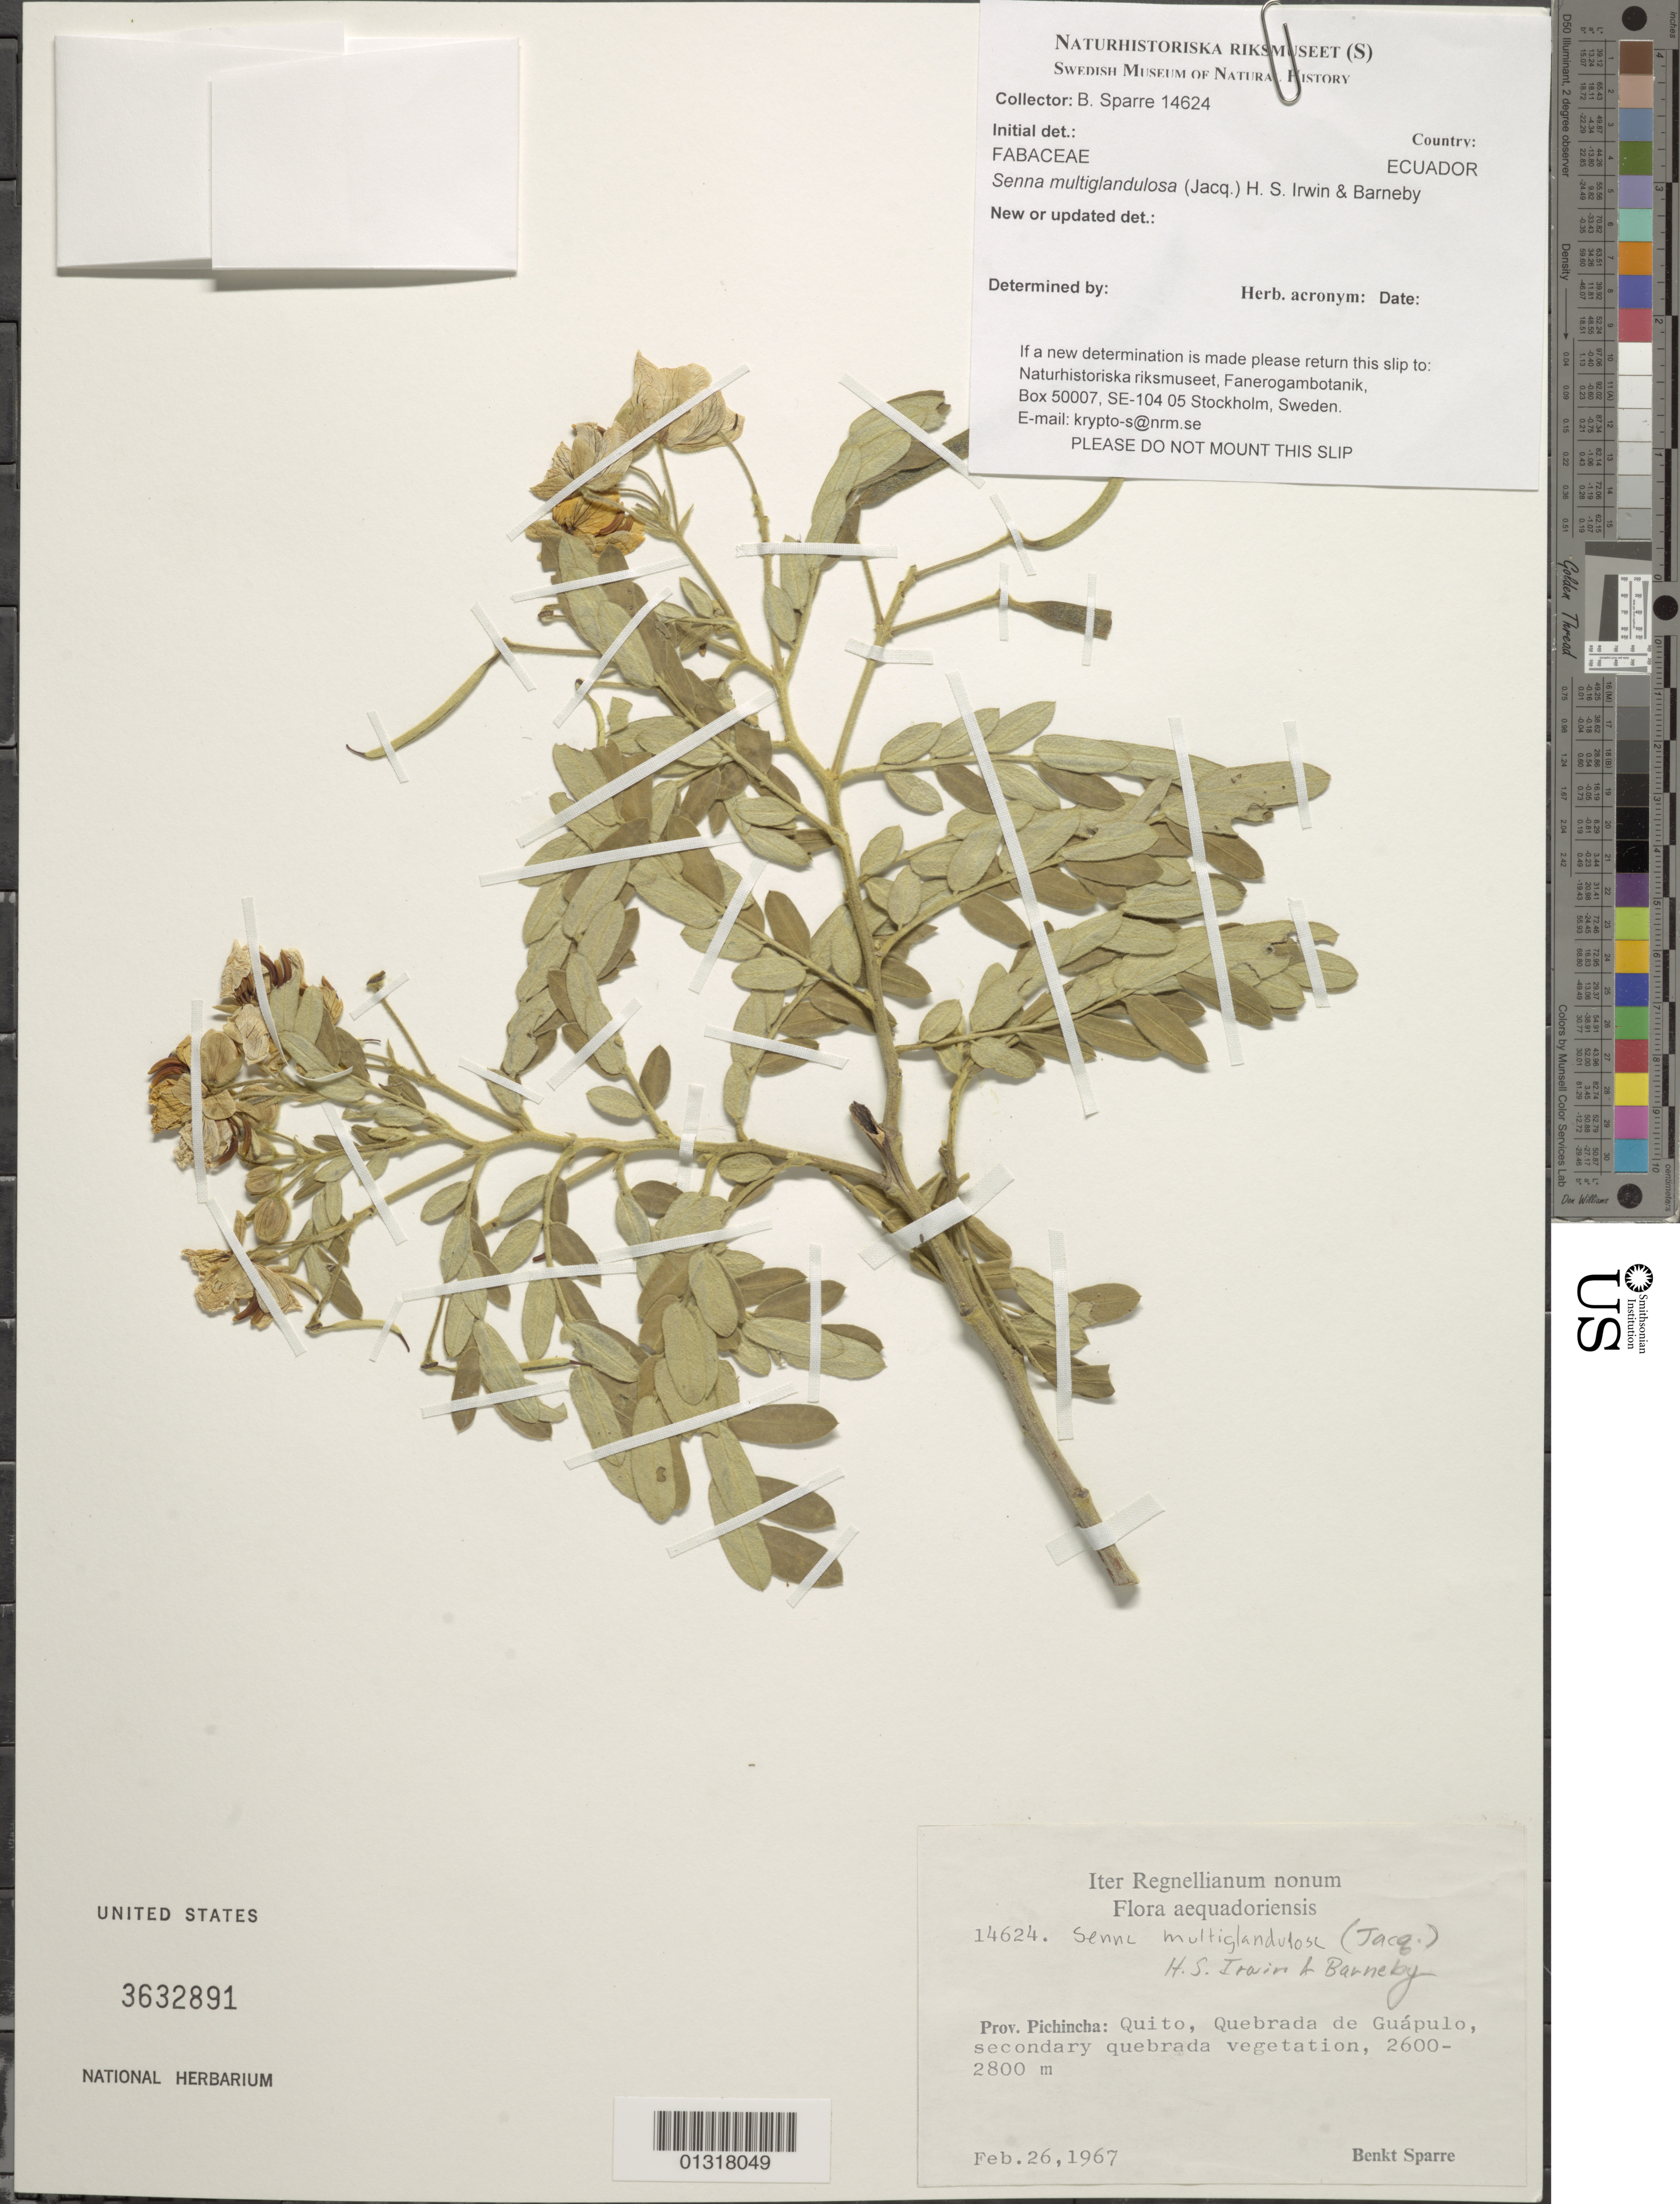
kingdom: Plantae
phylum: Tracheophyta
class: Magnoliopsida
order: Fabales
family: Fabaceae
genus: Senna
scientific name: Senna multiglandulosa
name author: (Jacq.) H.S. Irwin & Barneby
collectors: B. Sparre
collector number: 14624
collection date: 1967-02-26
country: Ecuador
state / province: Pichincha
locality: Quito, Quebrada de Guapulo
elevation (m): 2600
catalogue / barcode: US 3632891